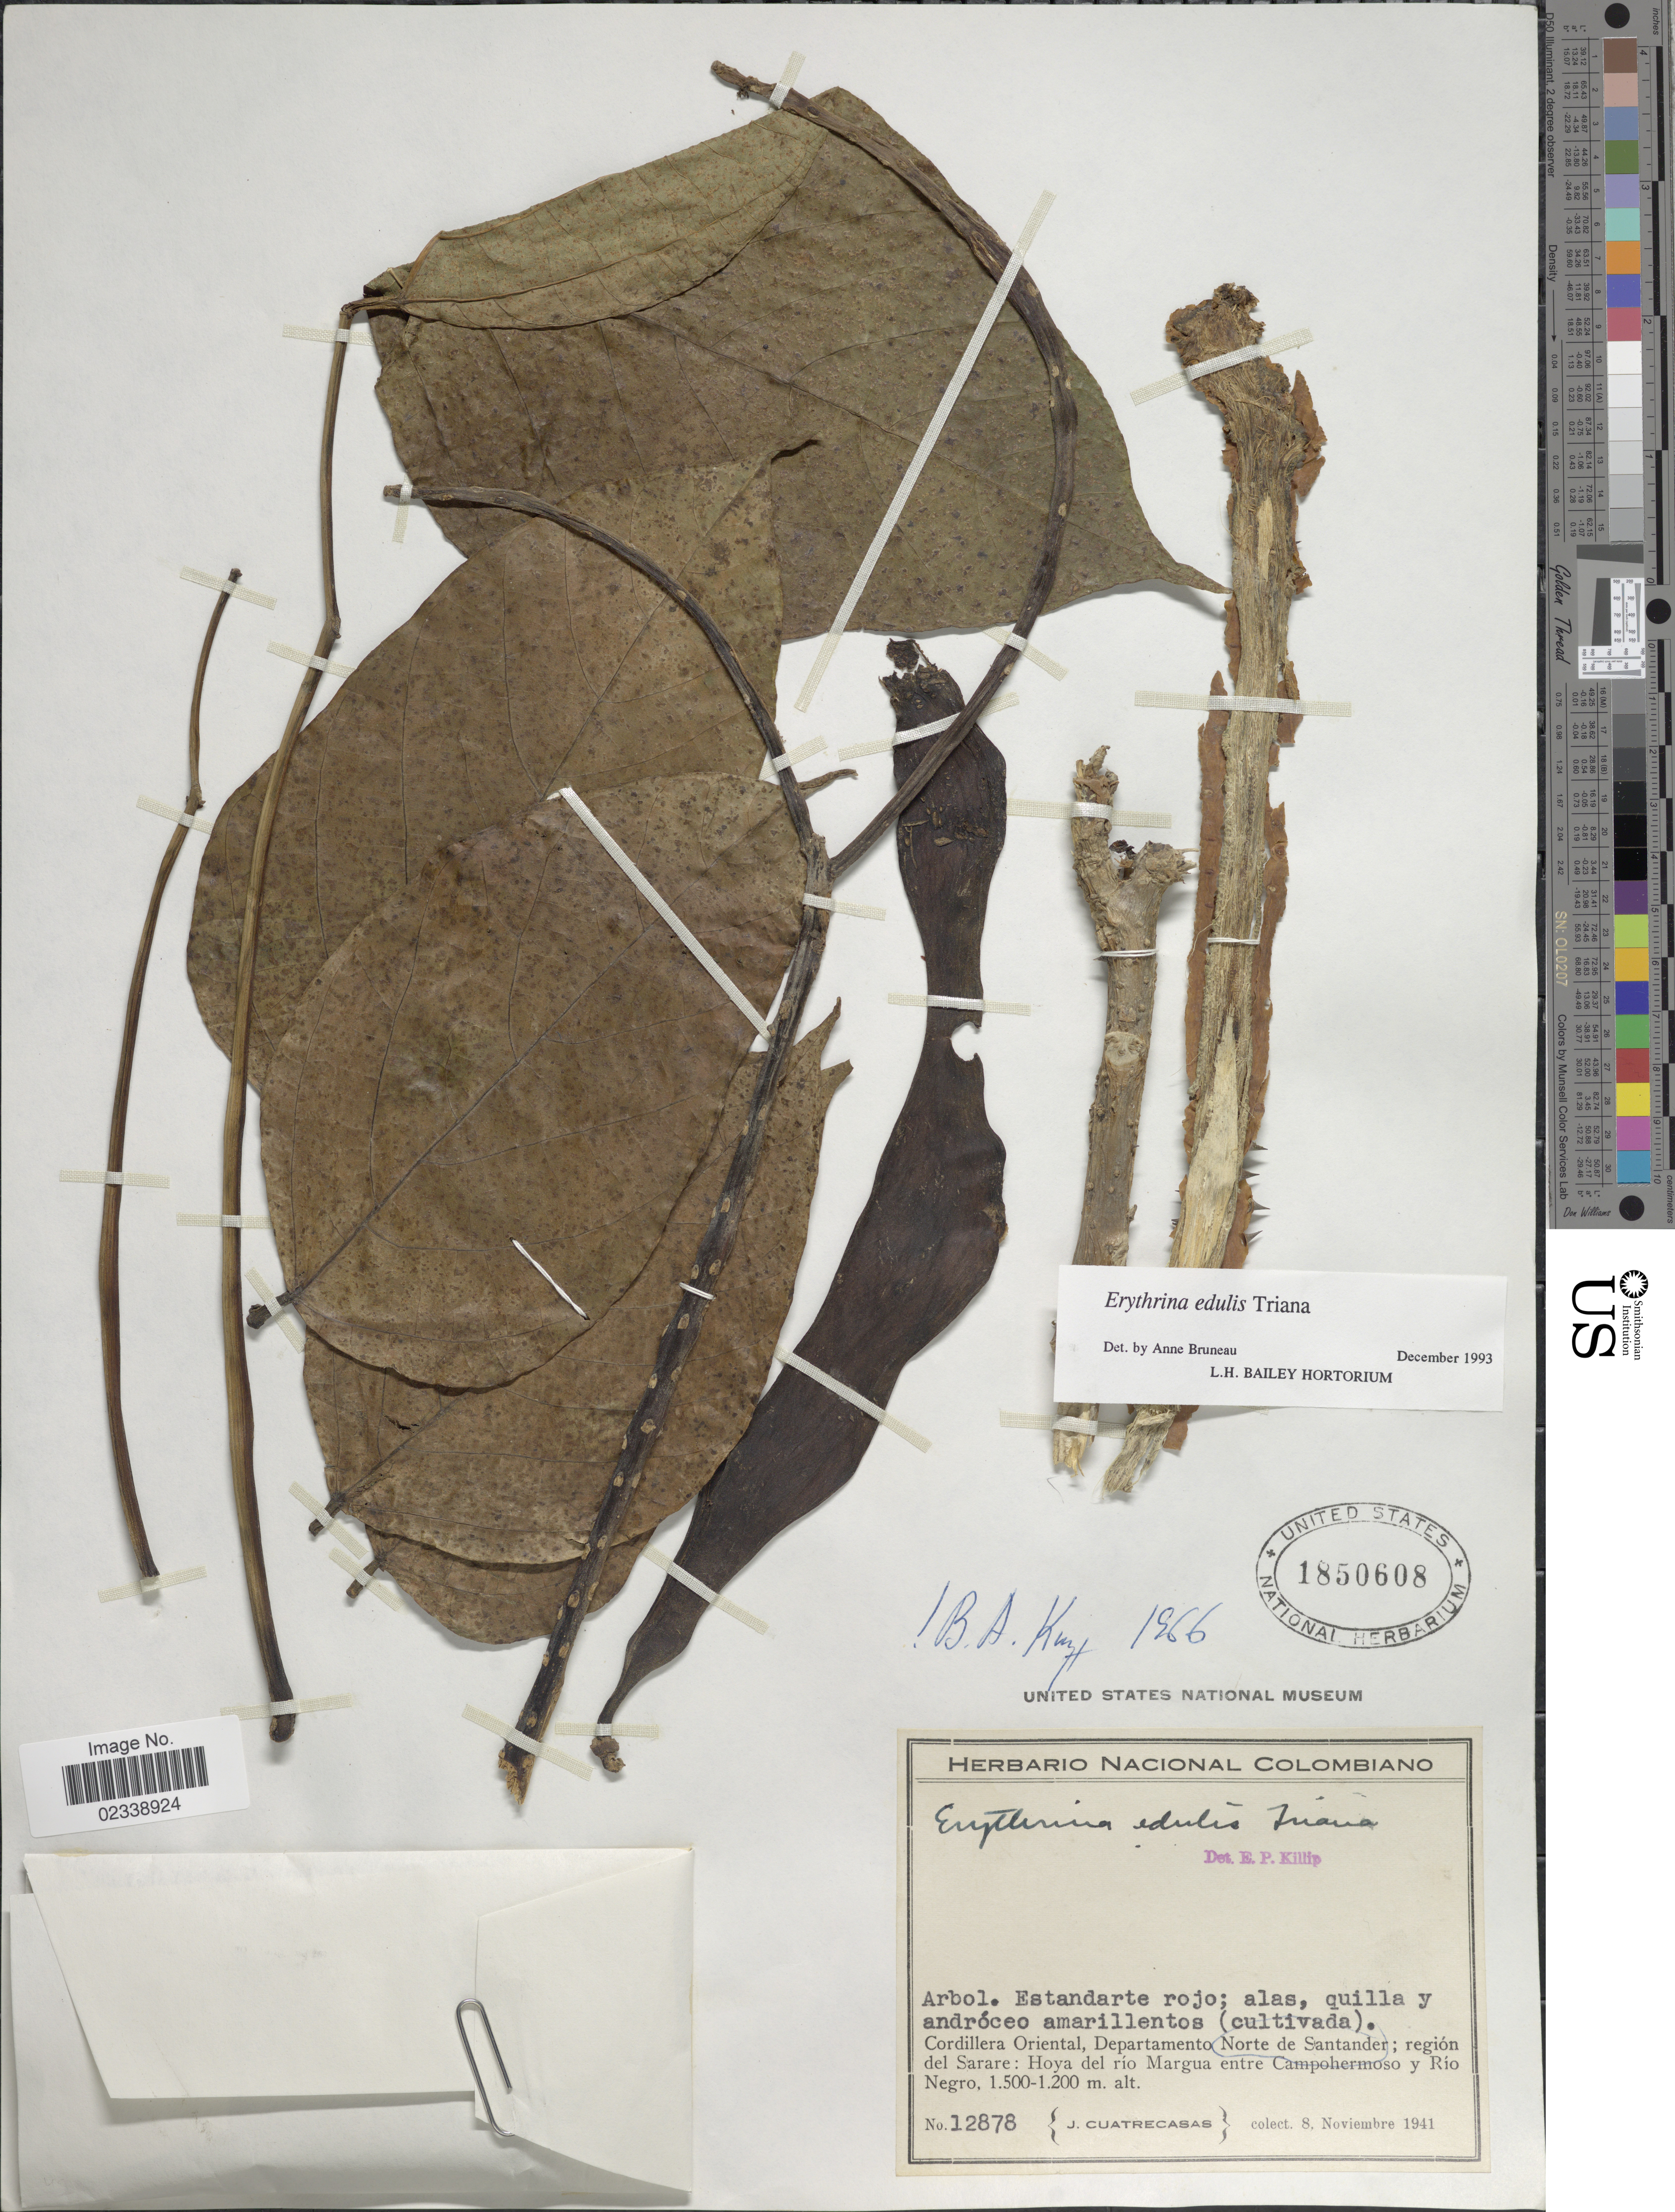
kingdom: Plantae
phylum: Tracheophyta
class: Magnoliopsida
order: Fabales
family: Fabaceae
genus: Erythrina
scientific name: Erythrina edulis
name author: Triana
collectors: J. Cuatrecasas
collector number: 12878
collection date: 1941-11-08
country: Colombia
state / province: Norte de Santander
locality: Cordillera Oriental, region del Sarare: Hoya del rio Margua entre Campohermoso y Rio Negro.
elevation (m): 1200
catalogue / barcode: US 1850608